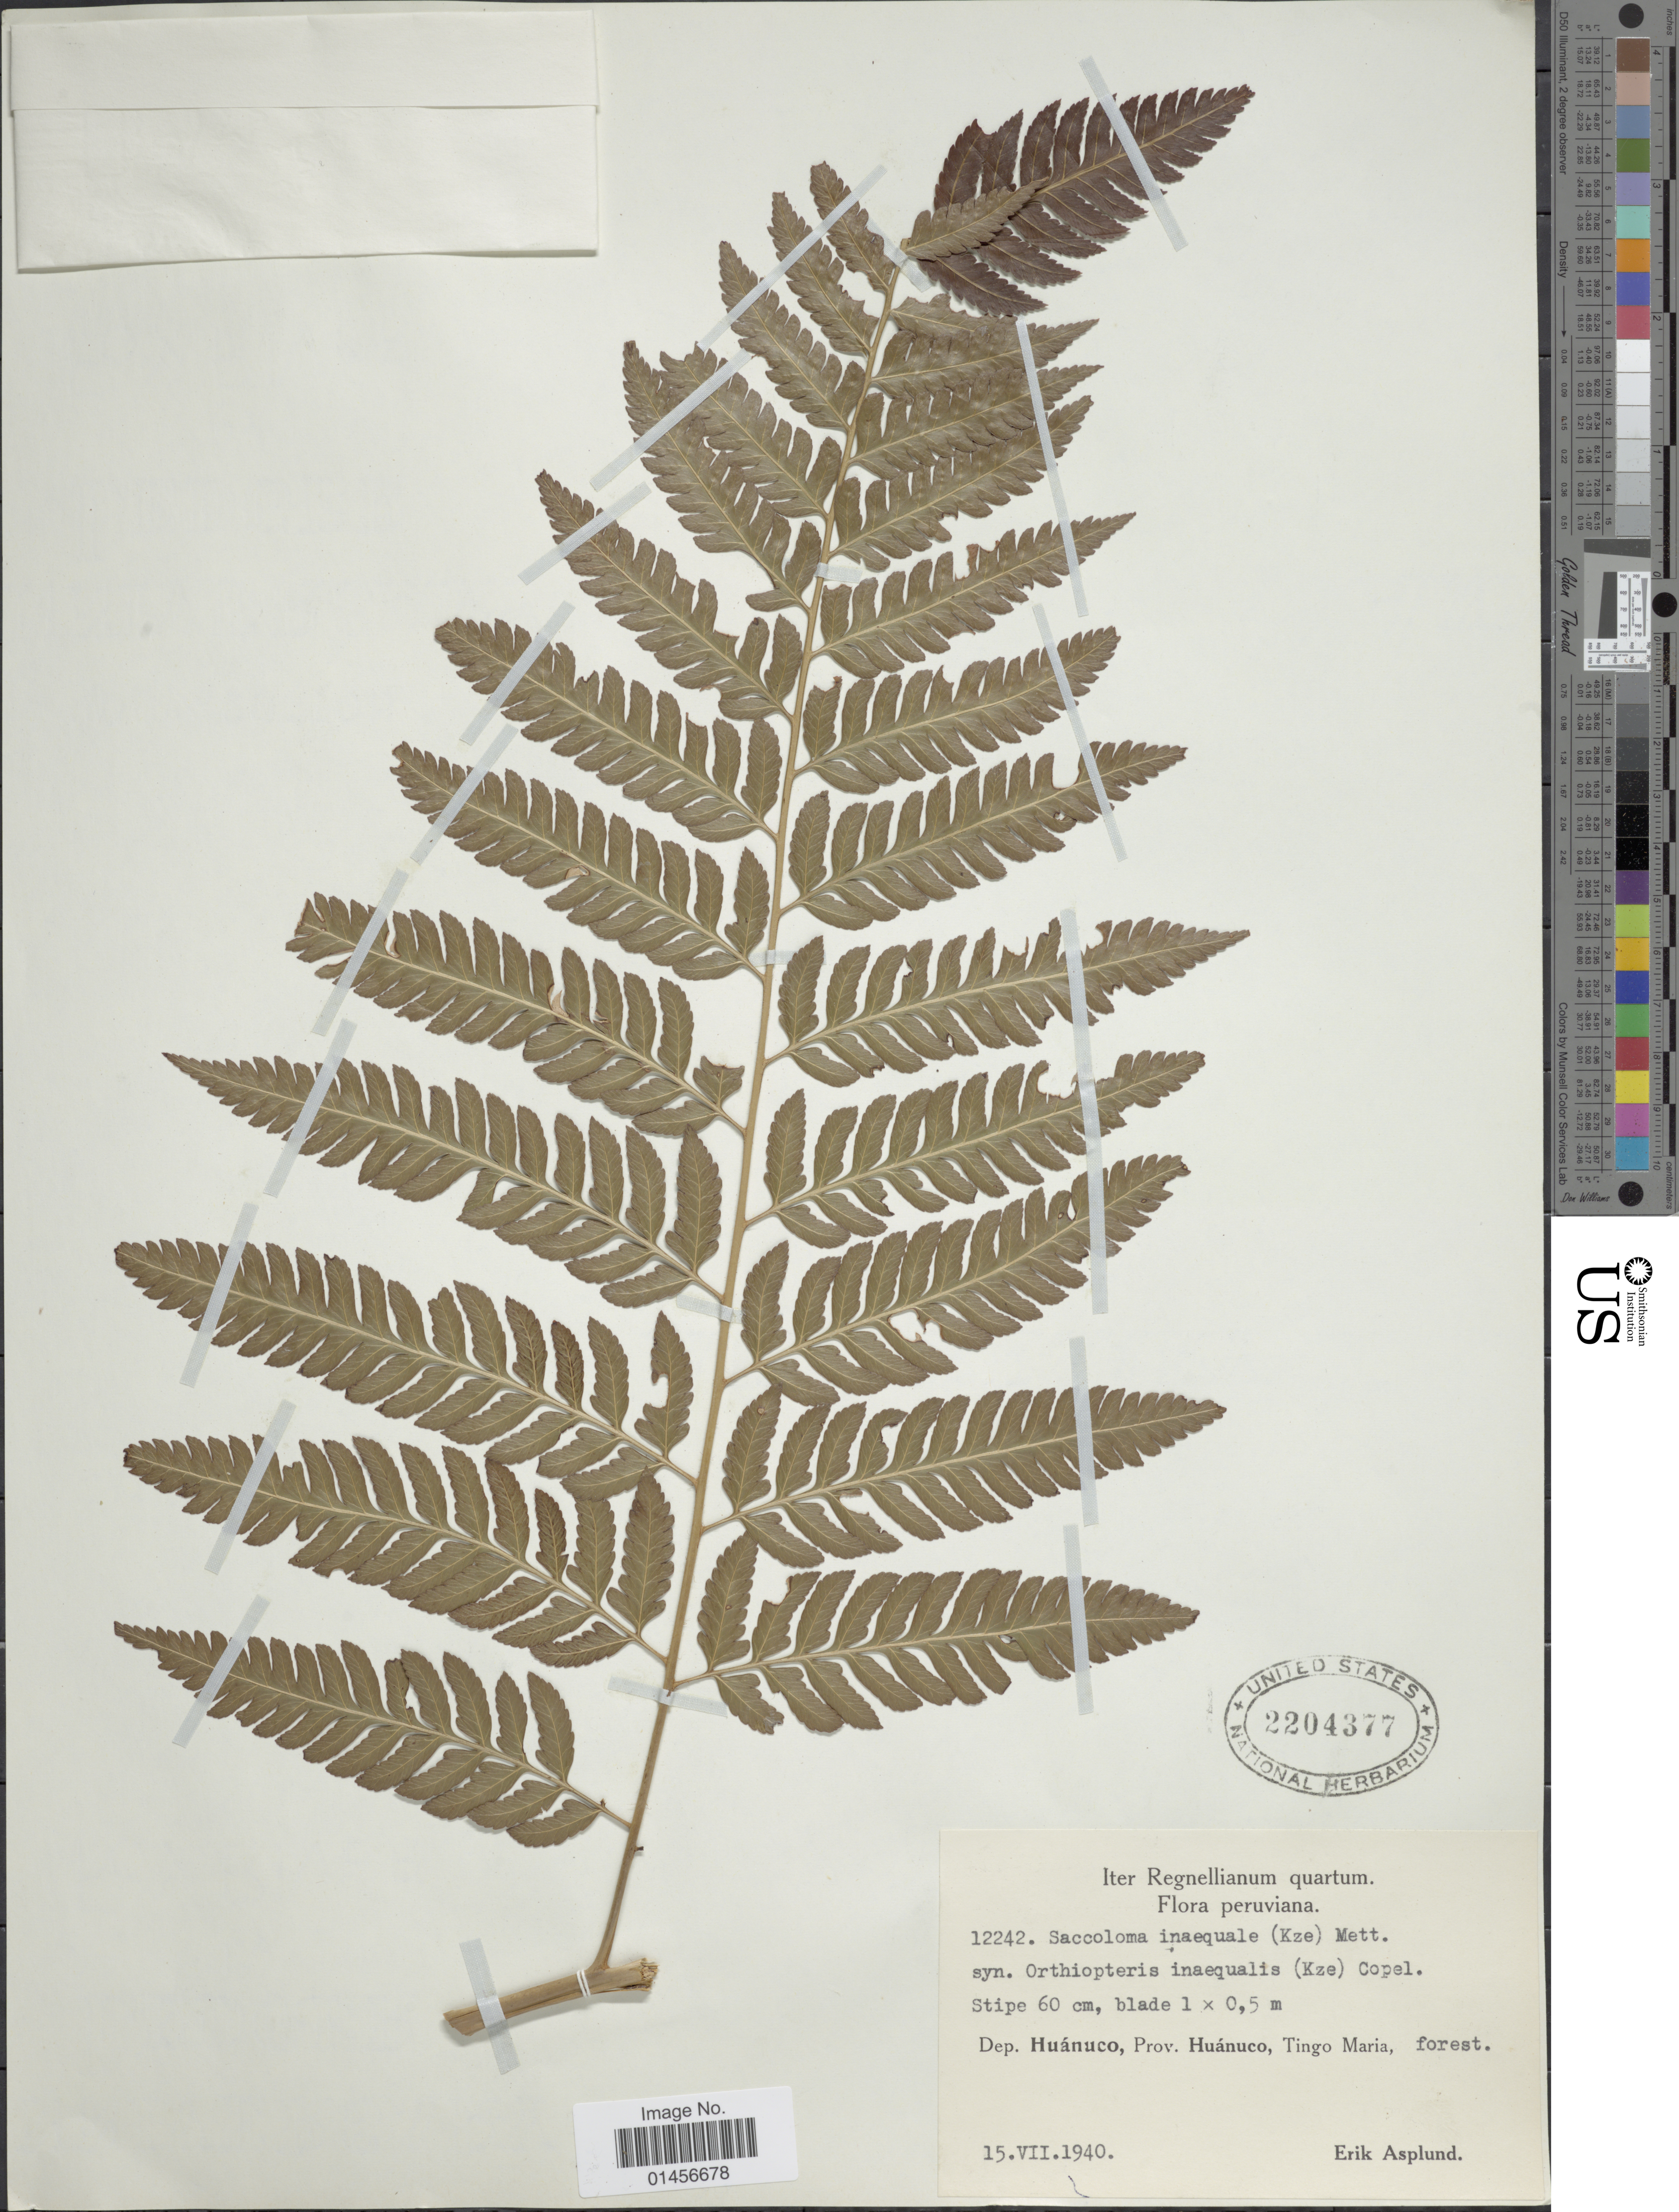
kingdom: Plantae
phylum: Tracheophyta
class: Polypodiopsida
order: Polypodiales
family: Saccolomataceae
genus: Saccoloma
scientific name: Saccoloma inaequale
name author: (Kunze) Mett.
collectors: E. Asplund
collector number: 12242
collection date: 1940-07-15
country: Peru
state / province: Huánuco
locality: Dept. Huánuco, Tingo Maria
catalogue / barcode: US 2204377